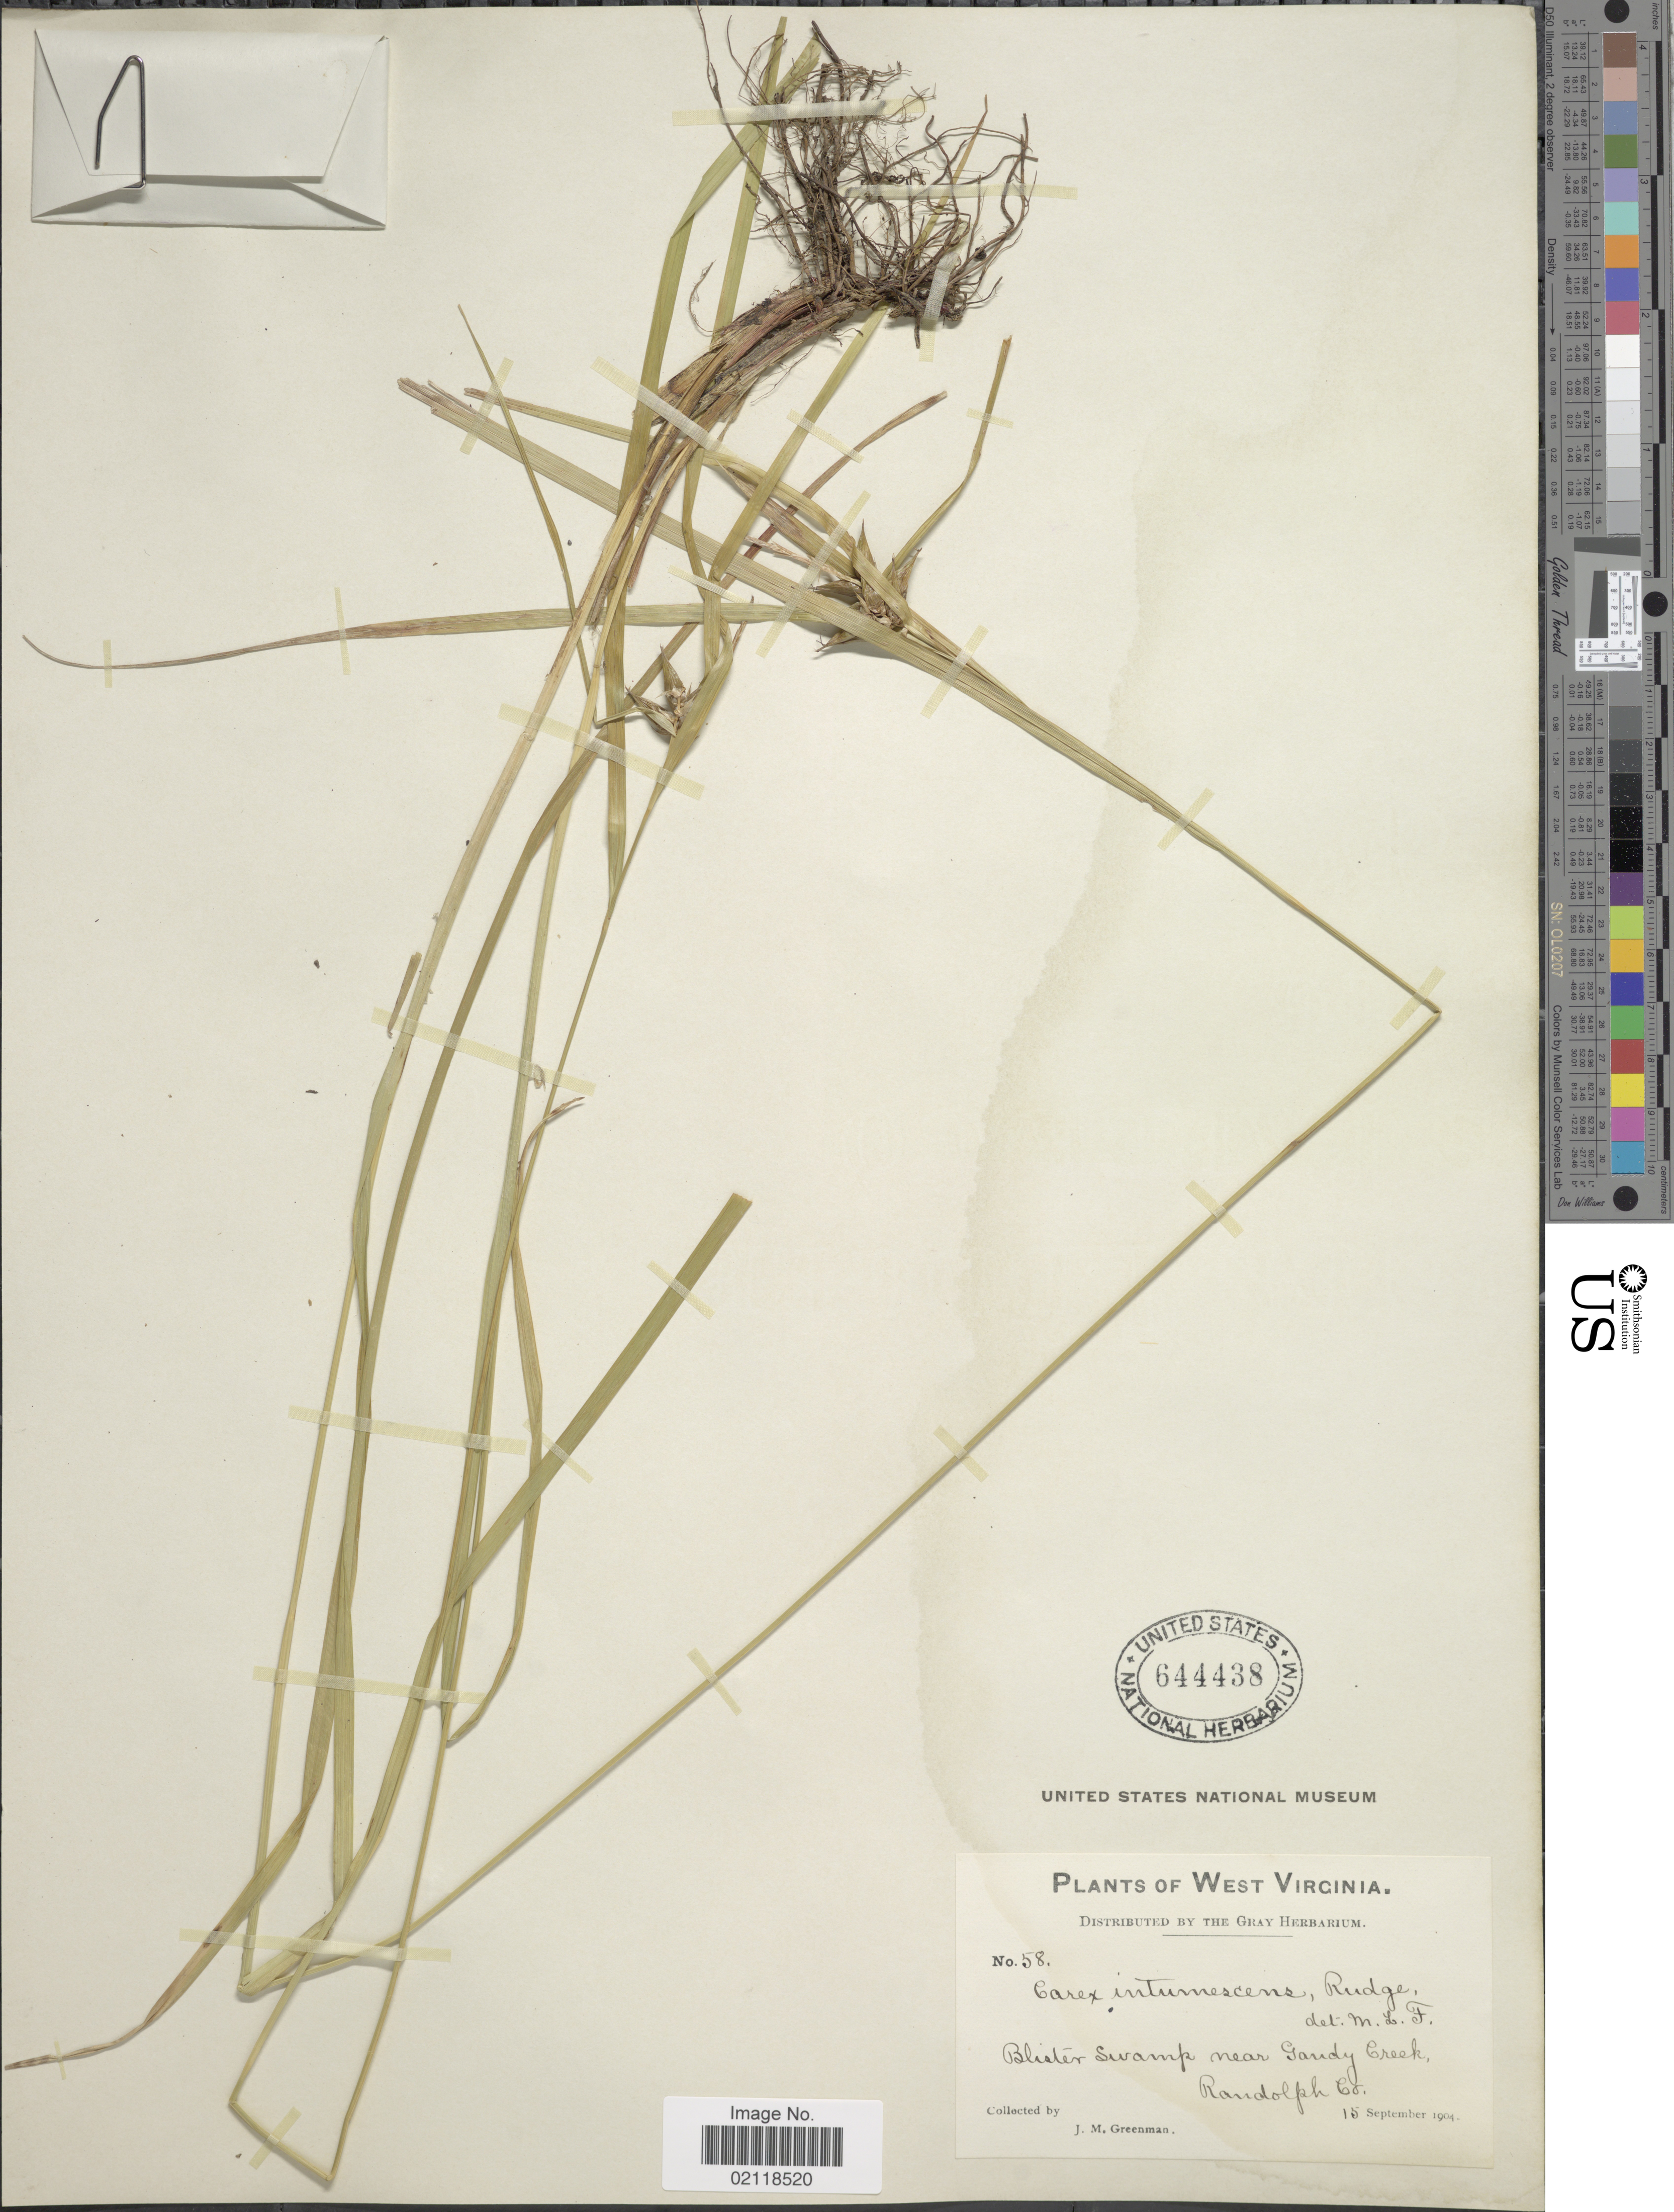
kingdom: Plantae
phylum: Tracheophyta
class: Liliopsida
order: Poales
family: Cyperaceae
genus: Carex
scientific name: Carex intumescens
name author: Rudge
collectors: J. M. Greenman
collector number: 58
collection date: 1904-09-15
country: United States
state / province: West Virginia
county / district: Randolph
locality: Blister Swamp near Gandy Creek, Randolph Co.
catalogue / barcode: US 644438